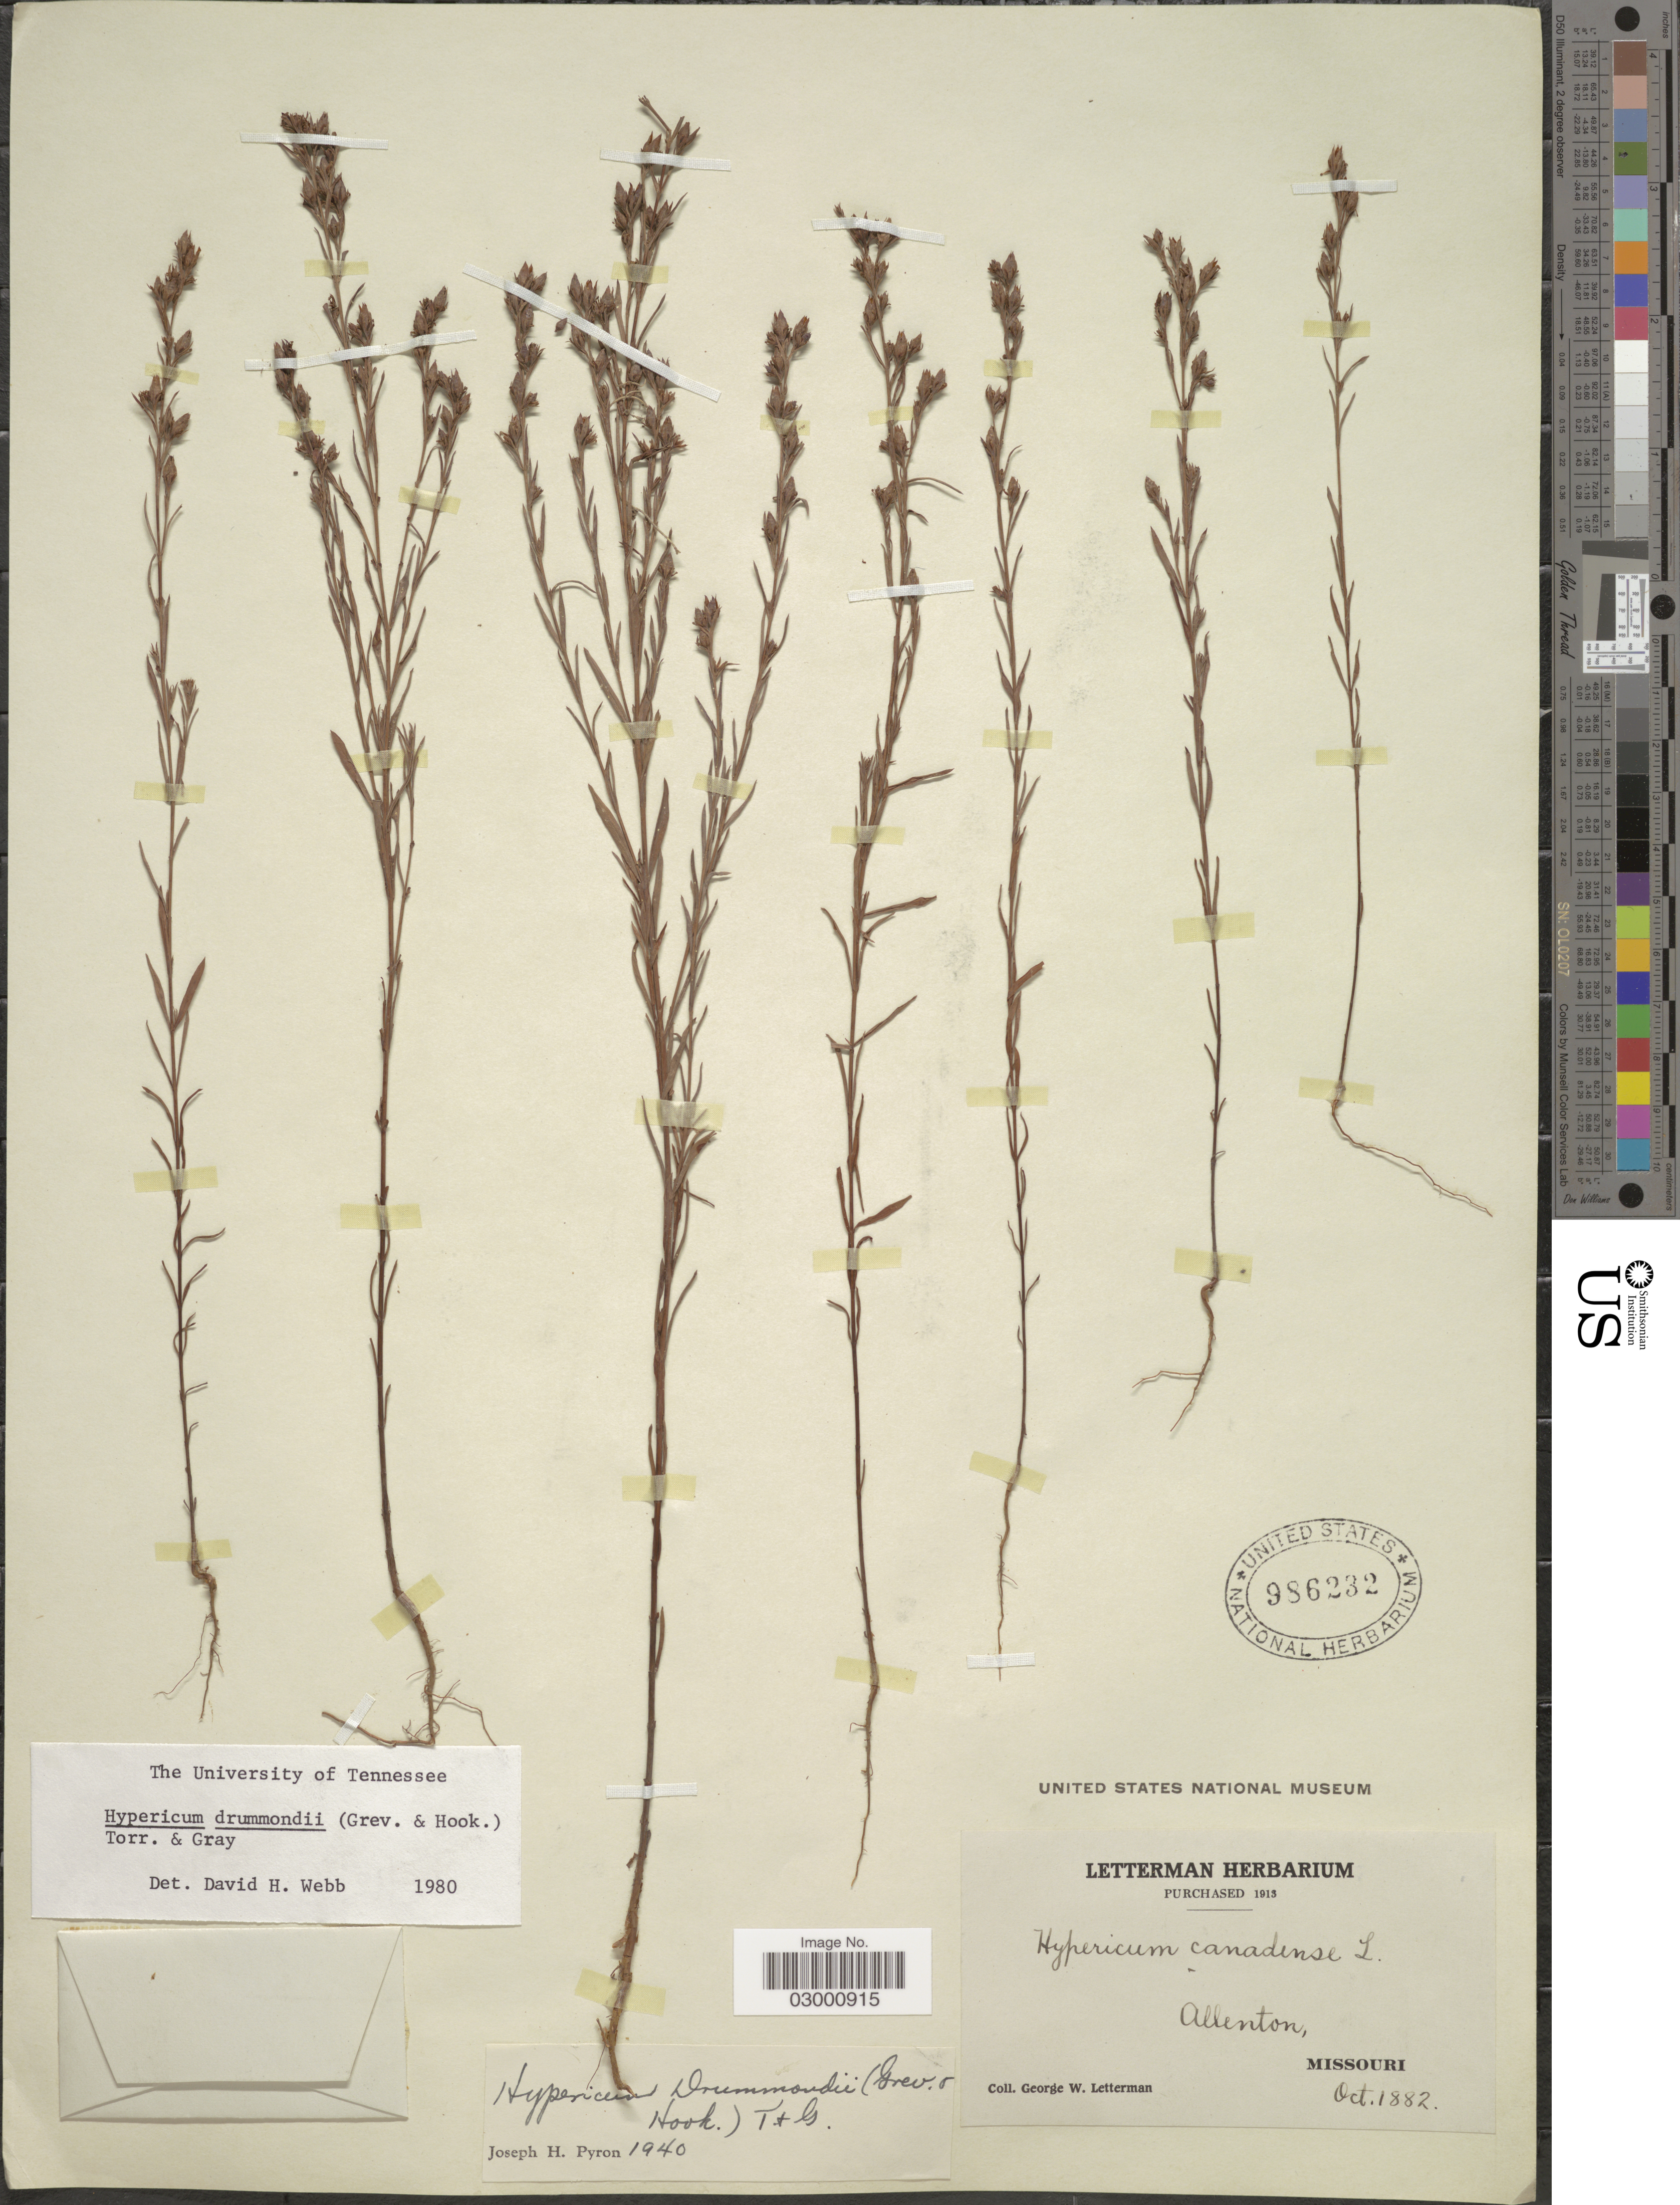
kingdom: Plantae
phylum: Tracheophyta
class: Magnoliopsida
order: Malpighiales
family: Hypericaceae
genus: Hypericum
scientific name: Hypericum drummondii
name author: (Grev. & Hook.) Torr. & A. Gray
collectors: G. W. Letterman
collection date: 1882-10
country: United States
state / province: Missouri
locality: Allenton.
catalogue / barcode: US 986232